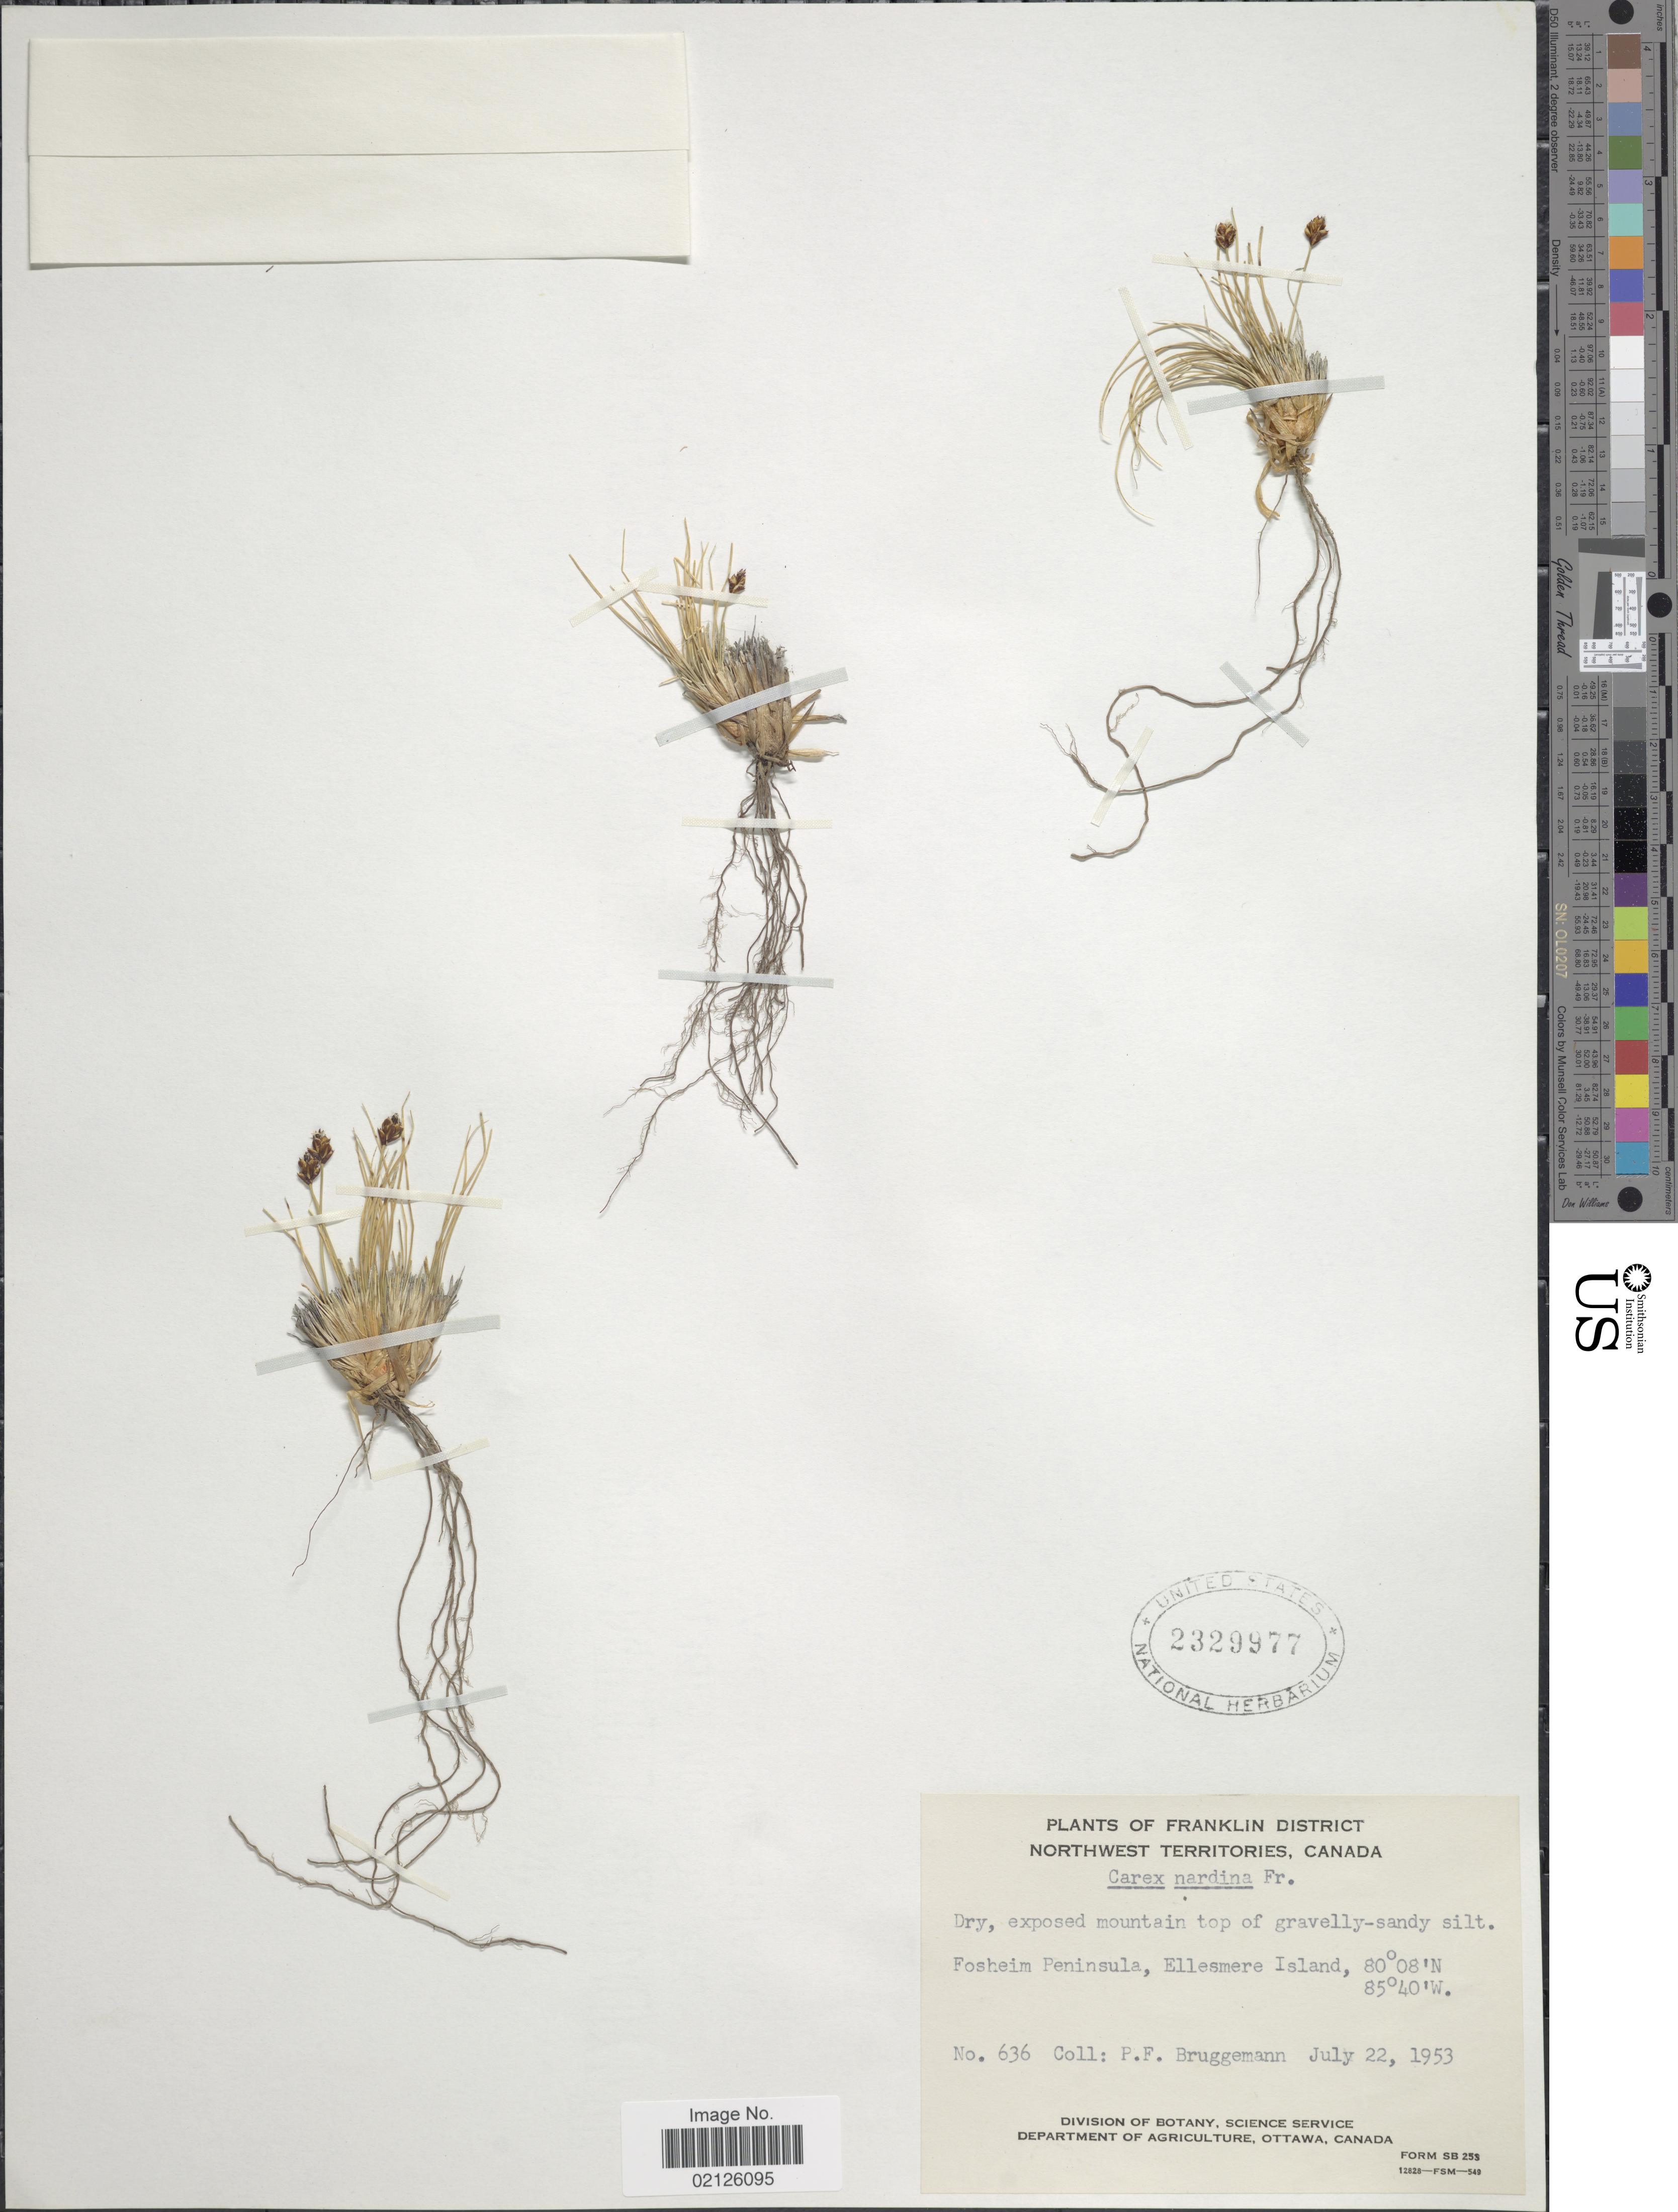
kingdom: Plantae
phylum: Tracheophyta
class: Liliopsida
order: Poales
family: Cyperaceae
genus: Carex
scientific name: Carex nardina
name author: (Hornem.) Fr.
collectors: P. Bruggemann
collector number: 636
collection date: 1953-07-22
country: Canada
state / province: Northwest Territories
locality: Franklin District, Fosheim Peninsula, Ellesmere Island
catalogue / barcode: US 2329977